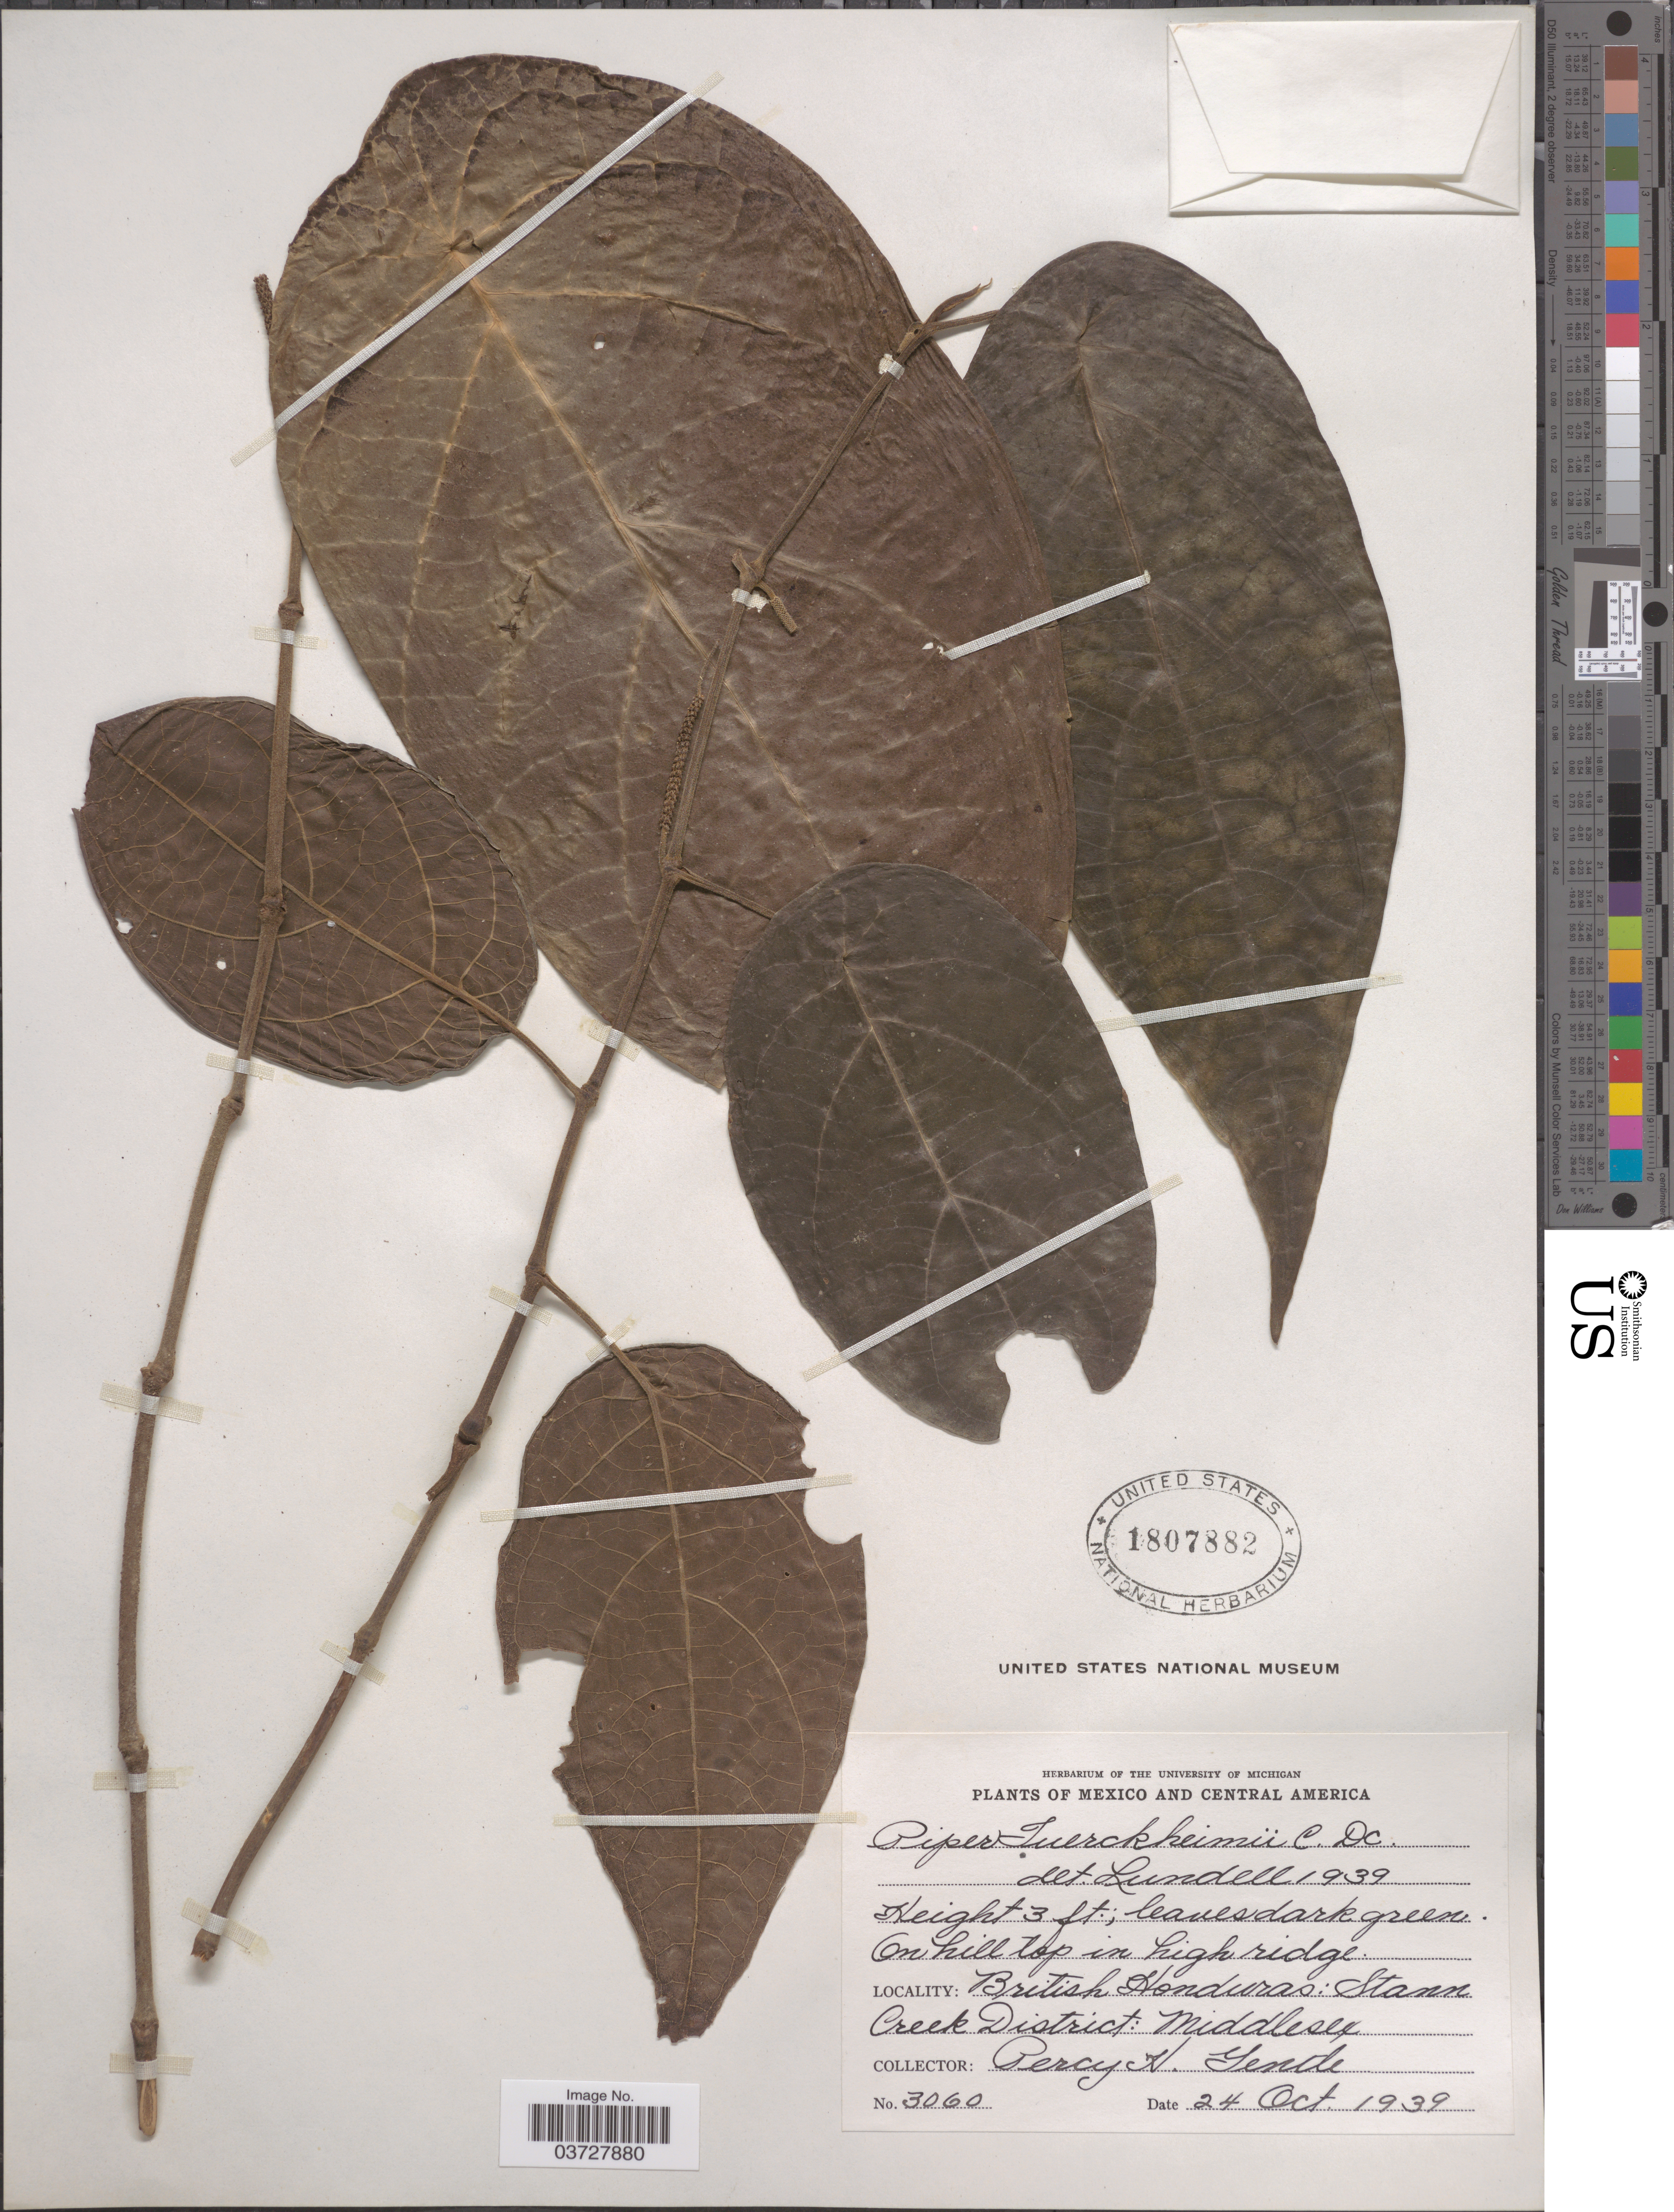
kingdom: Plantae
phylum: Tracheophyta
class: Magnoliopsida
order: Piperales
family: Piperaceae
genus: Piper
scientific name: Piper tuerckheimii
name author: C. DC.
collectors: P. H. Gentle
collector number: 3060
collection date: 1939-10-24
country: Belize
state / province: Stann Creek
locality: British Honduras: Stann Creek District: Middlesex.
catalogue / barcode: US 1807882